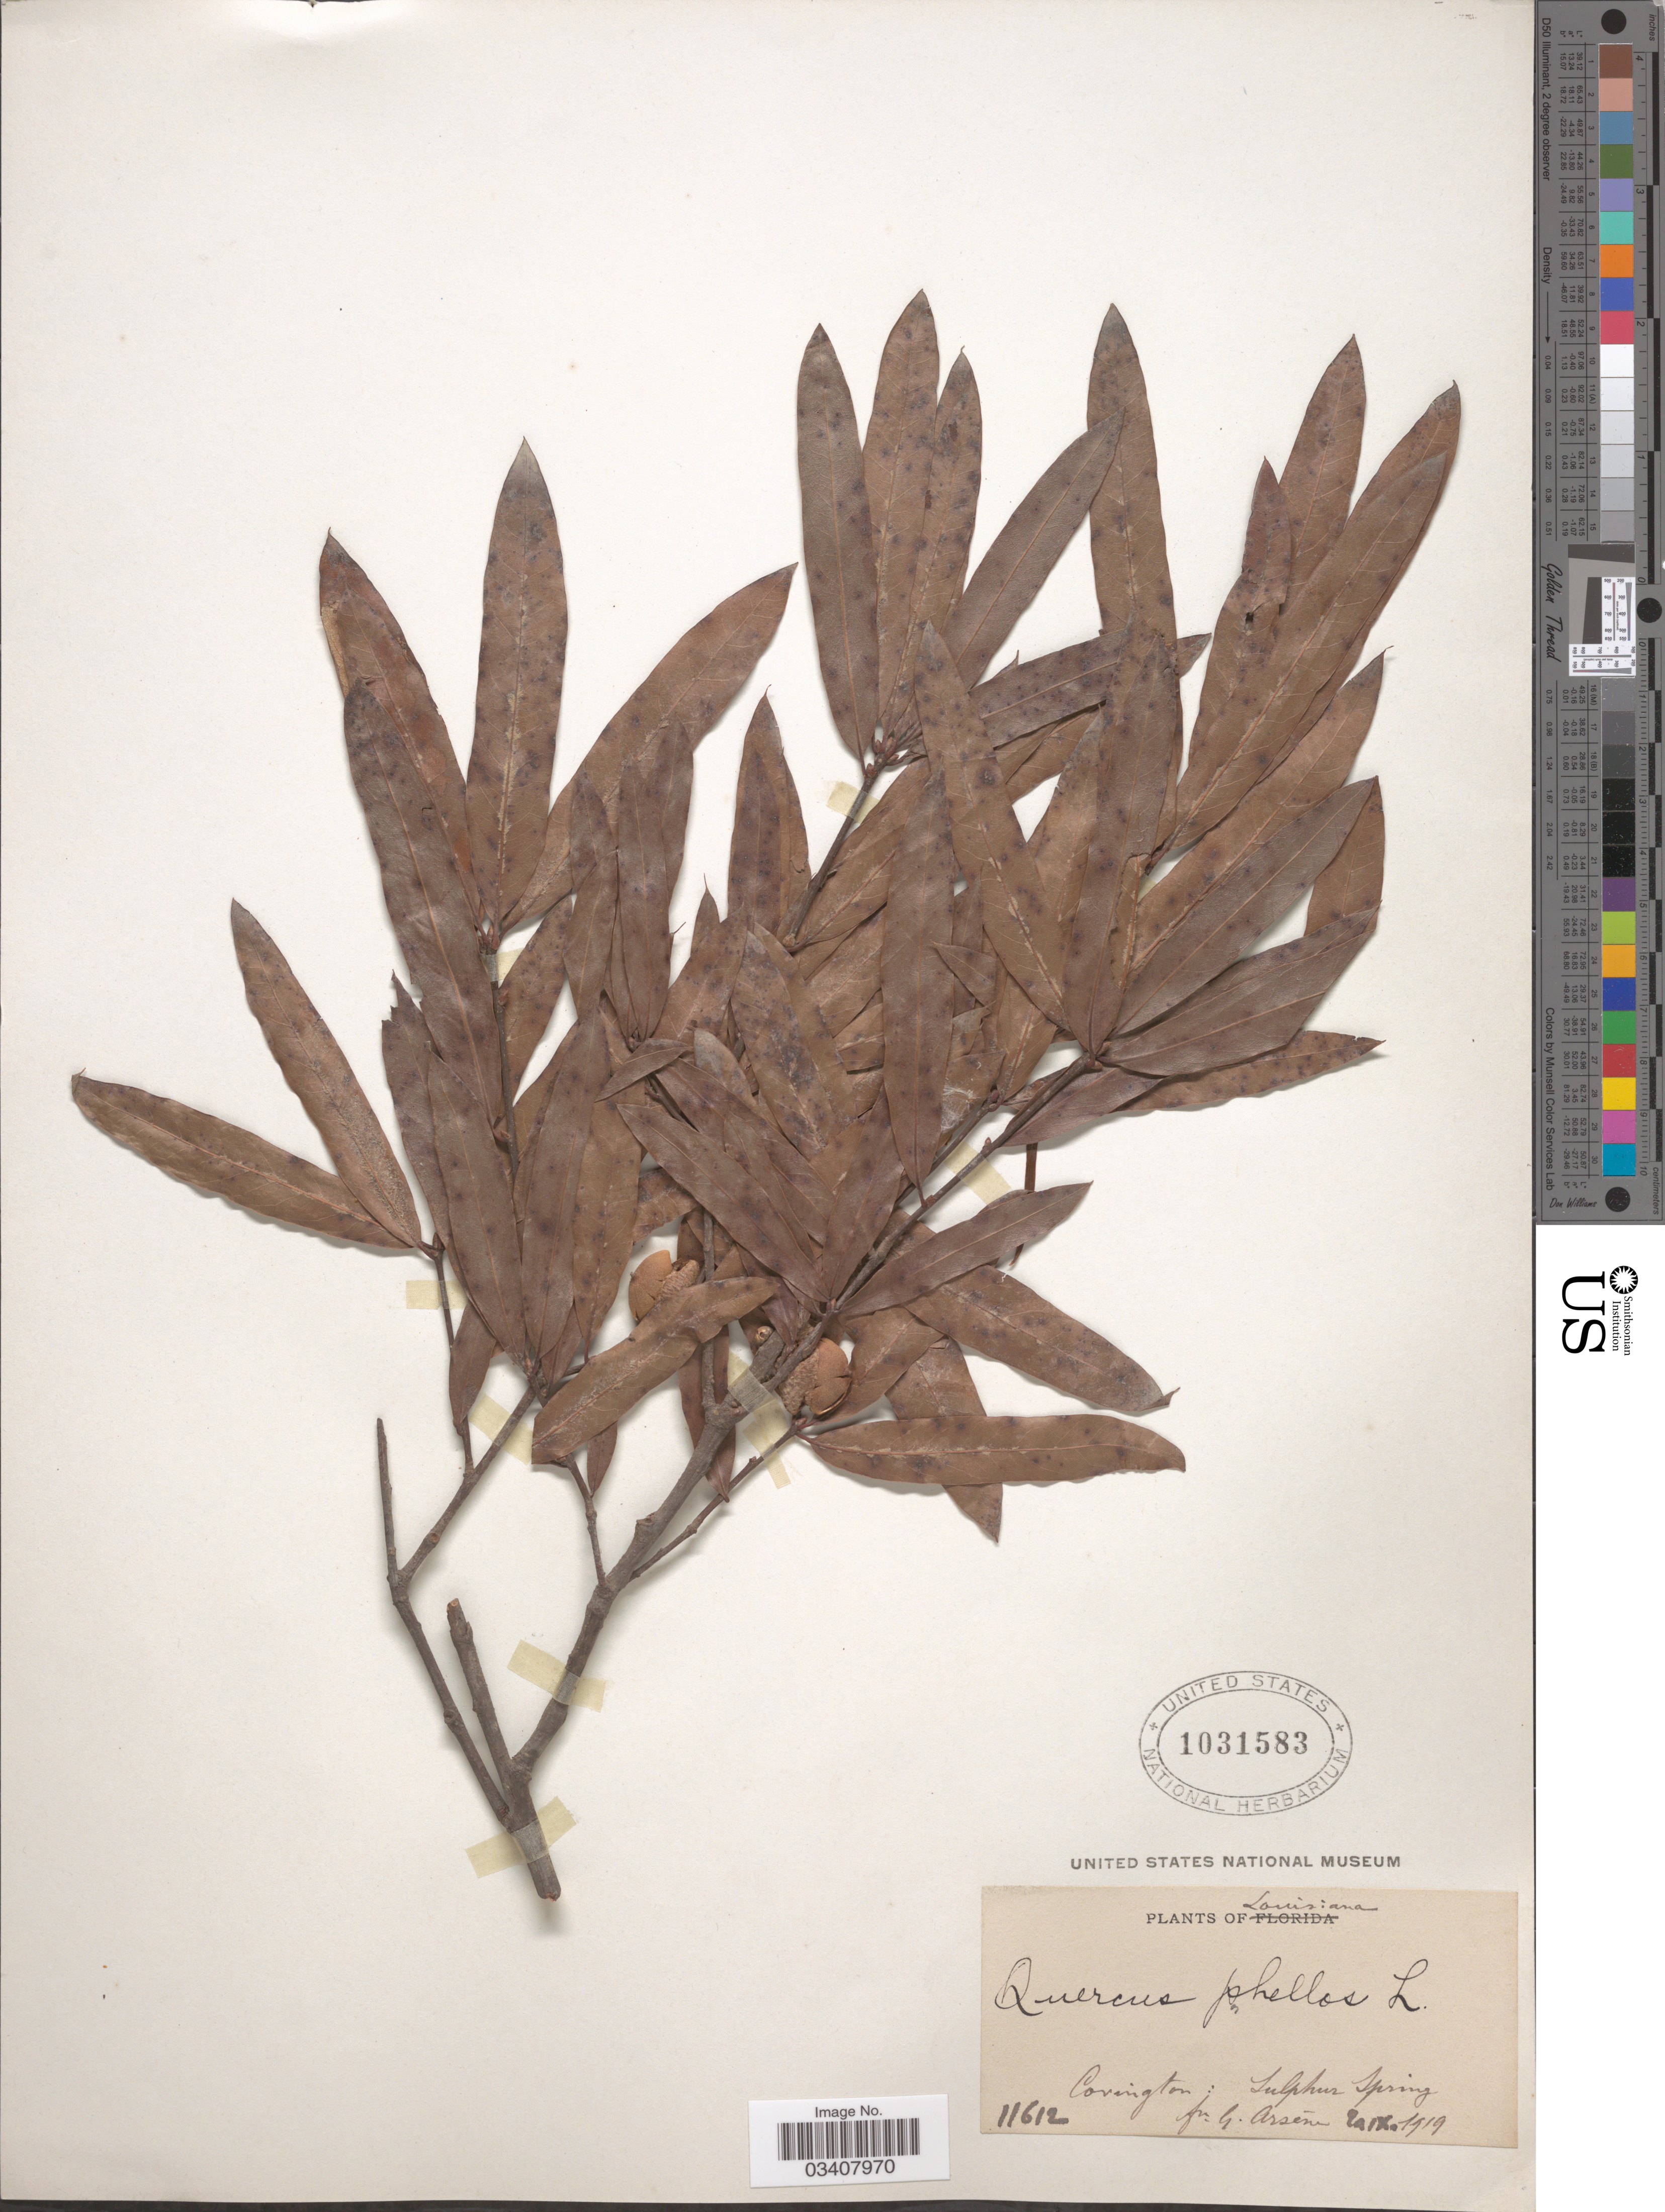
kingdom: Plantae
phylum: Tracheophyta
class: Magnoliopsida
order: Fagales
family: Fagaceae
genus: Quercus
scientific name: Quercus phellos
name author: L.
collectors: Bro. G. Arsène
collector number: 11612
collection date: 1919-09-20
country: United States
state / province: Louisiana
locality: Covington: Sulphur Spring.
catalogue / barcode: US 1031583